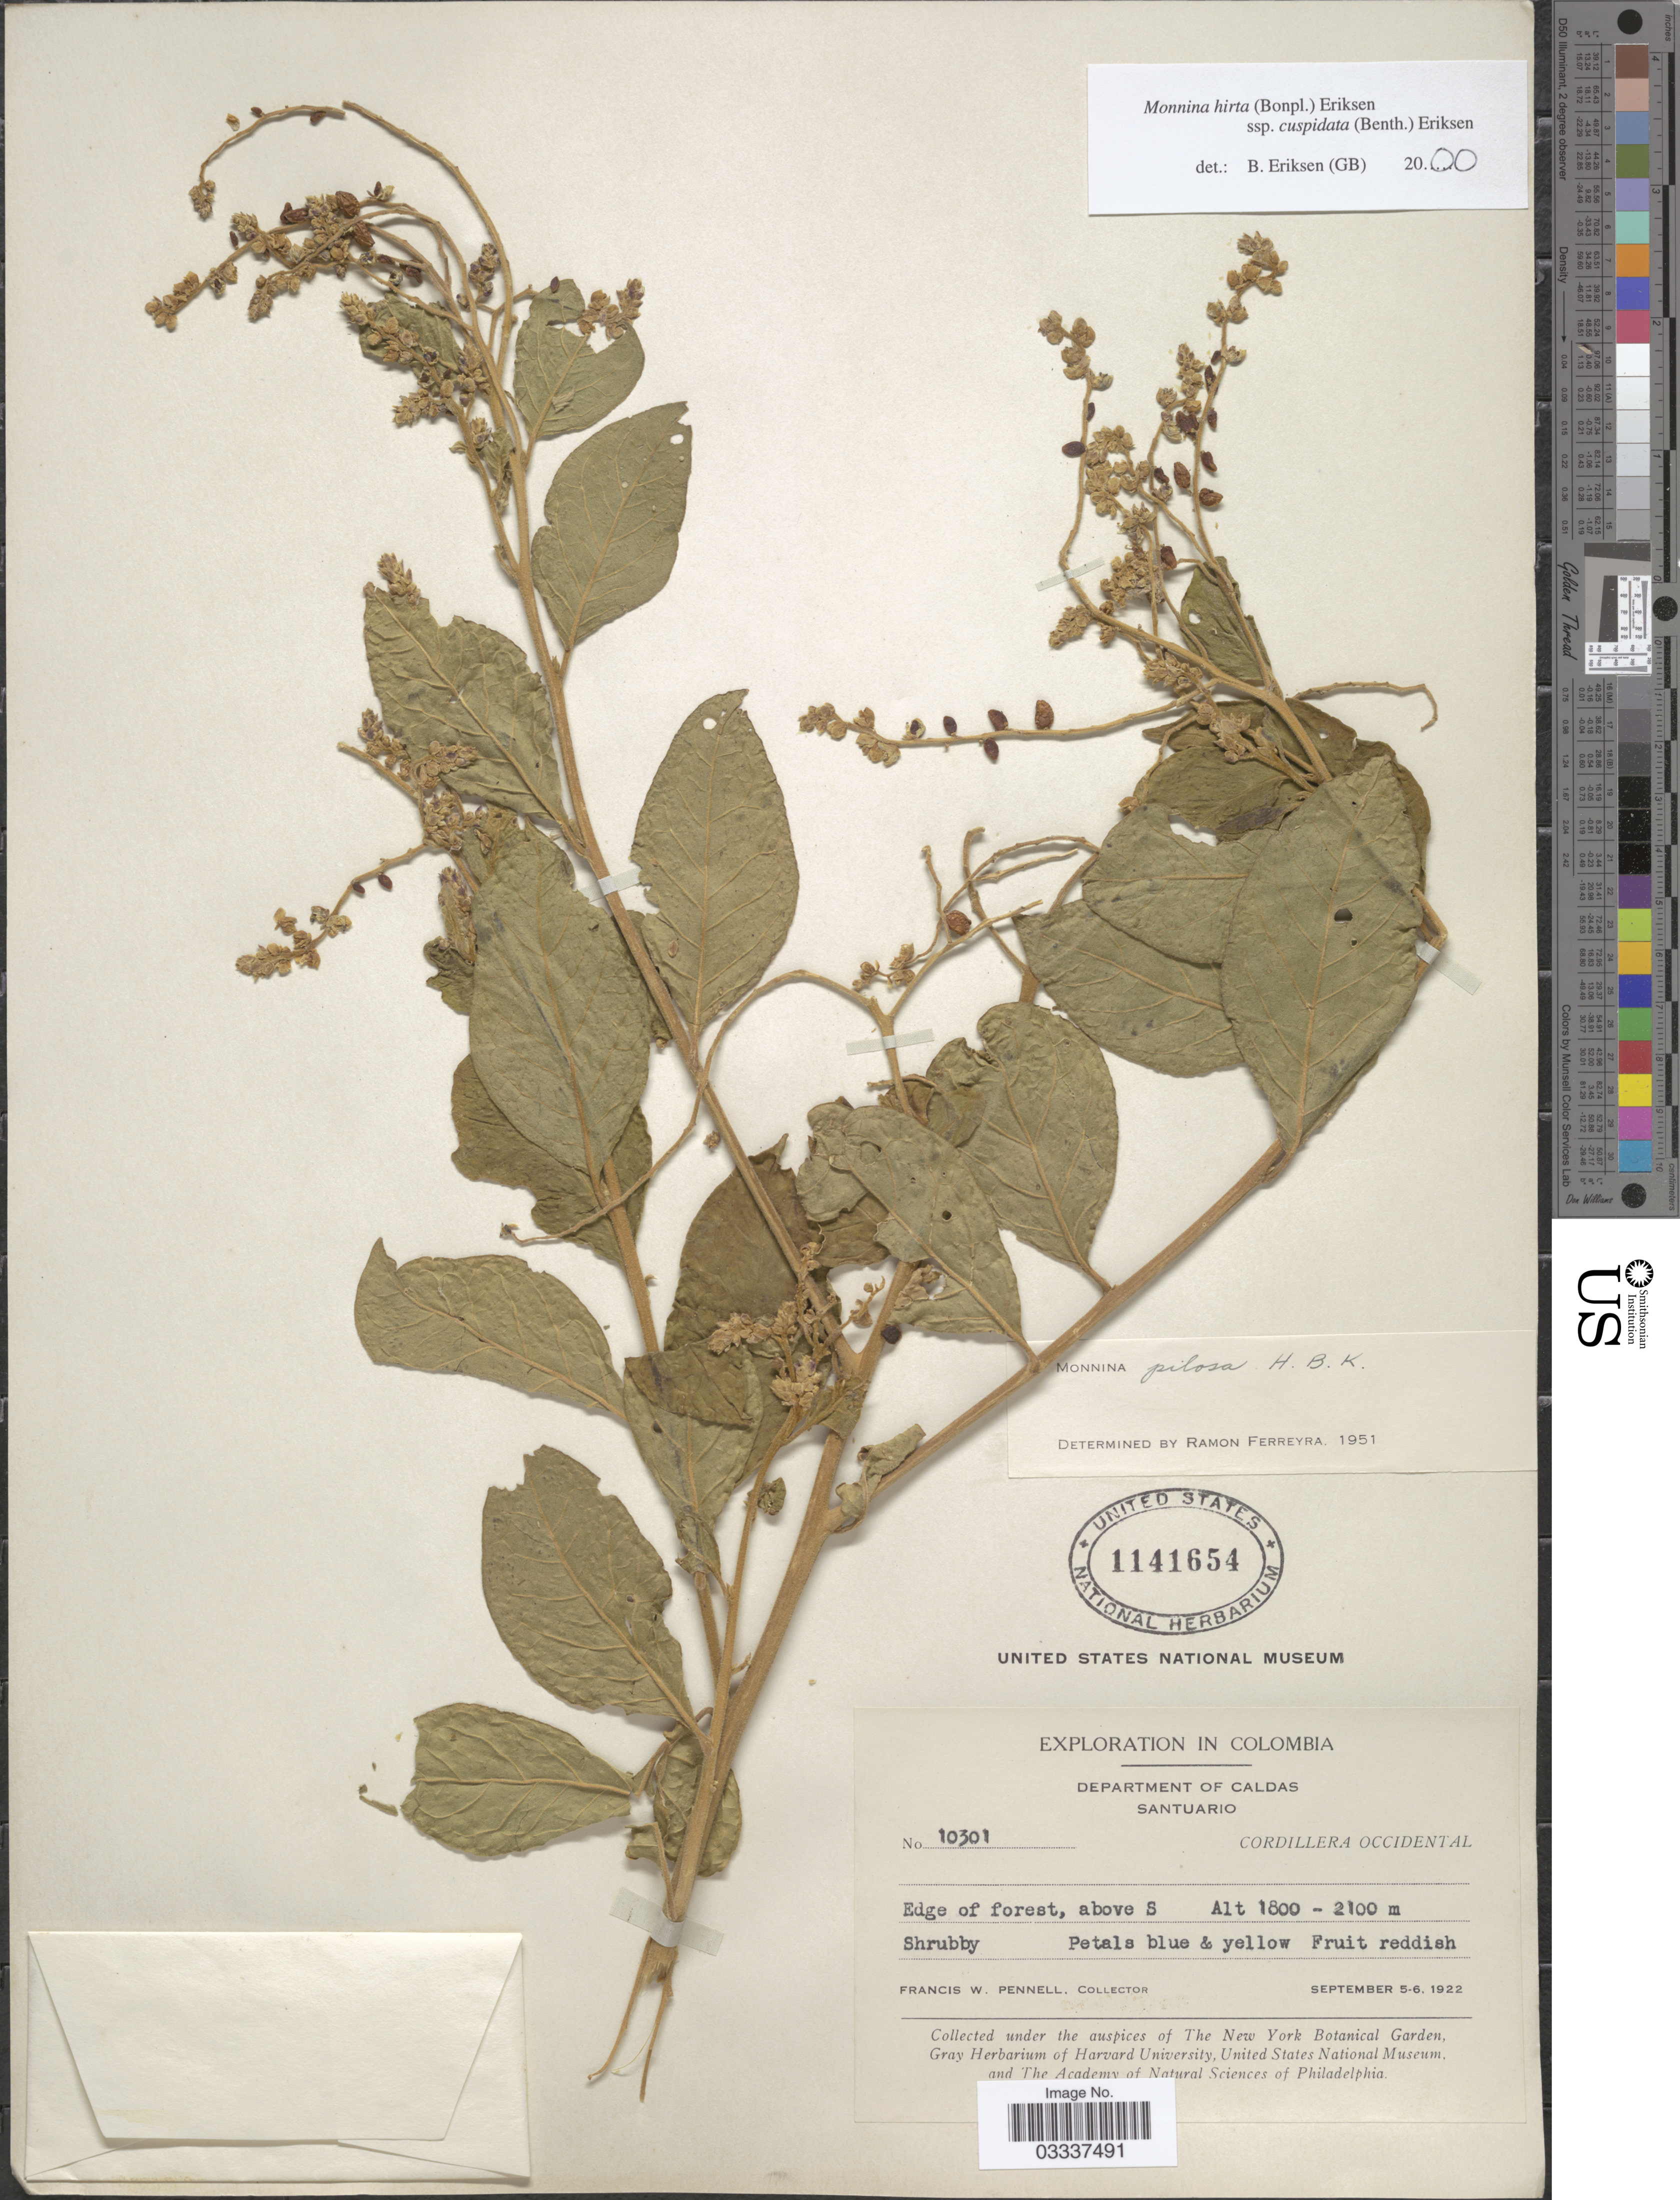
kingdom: Plantae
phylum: Tracheophyta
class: Magnoliopsida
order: Fabales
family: Polygalaceae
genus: Monnina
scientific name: Monnina hirta subsp. cuspidata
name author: (Benth.) B. Eriksen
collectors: F. W. Pennell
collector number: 10301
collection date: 1922-09-05/1922-09-06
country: Colombia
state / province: Caldas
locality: Department of Caldas, Santuario, Cordillera Occidental.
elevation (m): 1800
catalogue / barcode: US 1141654